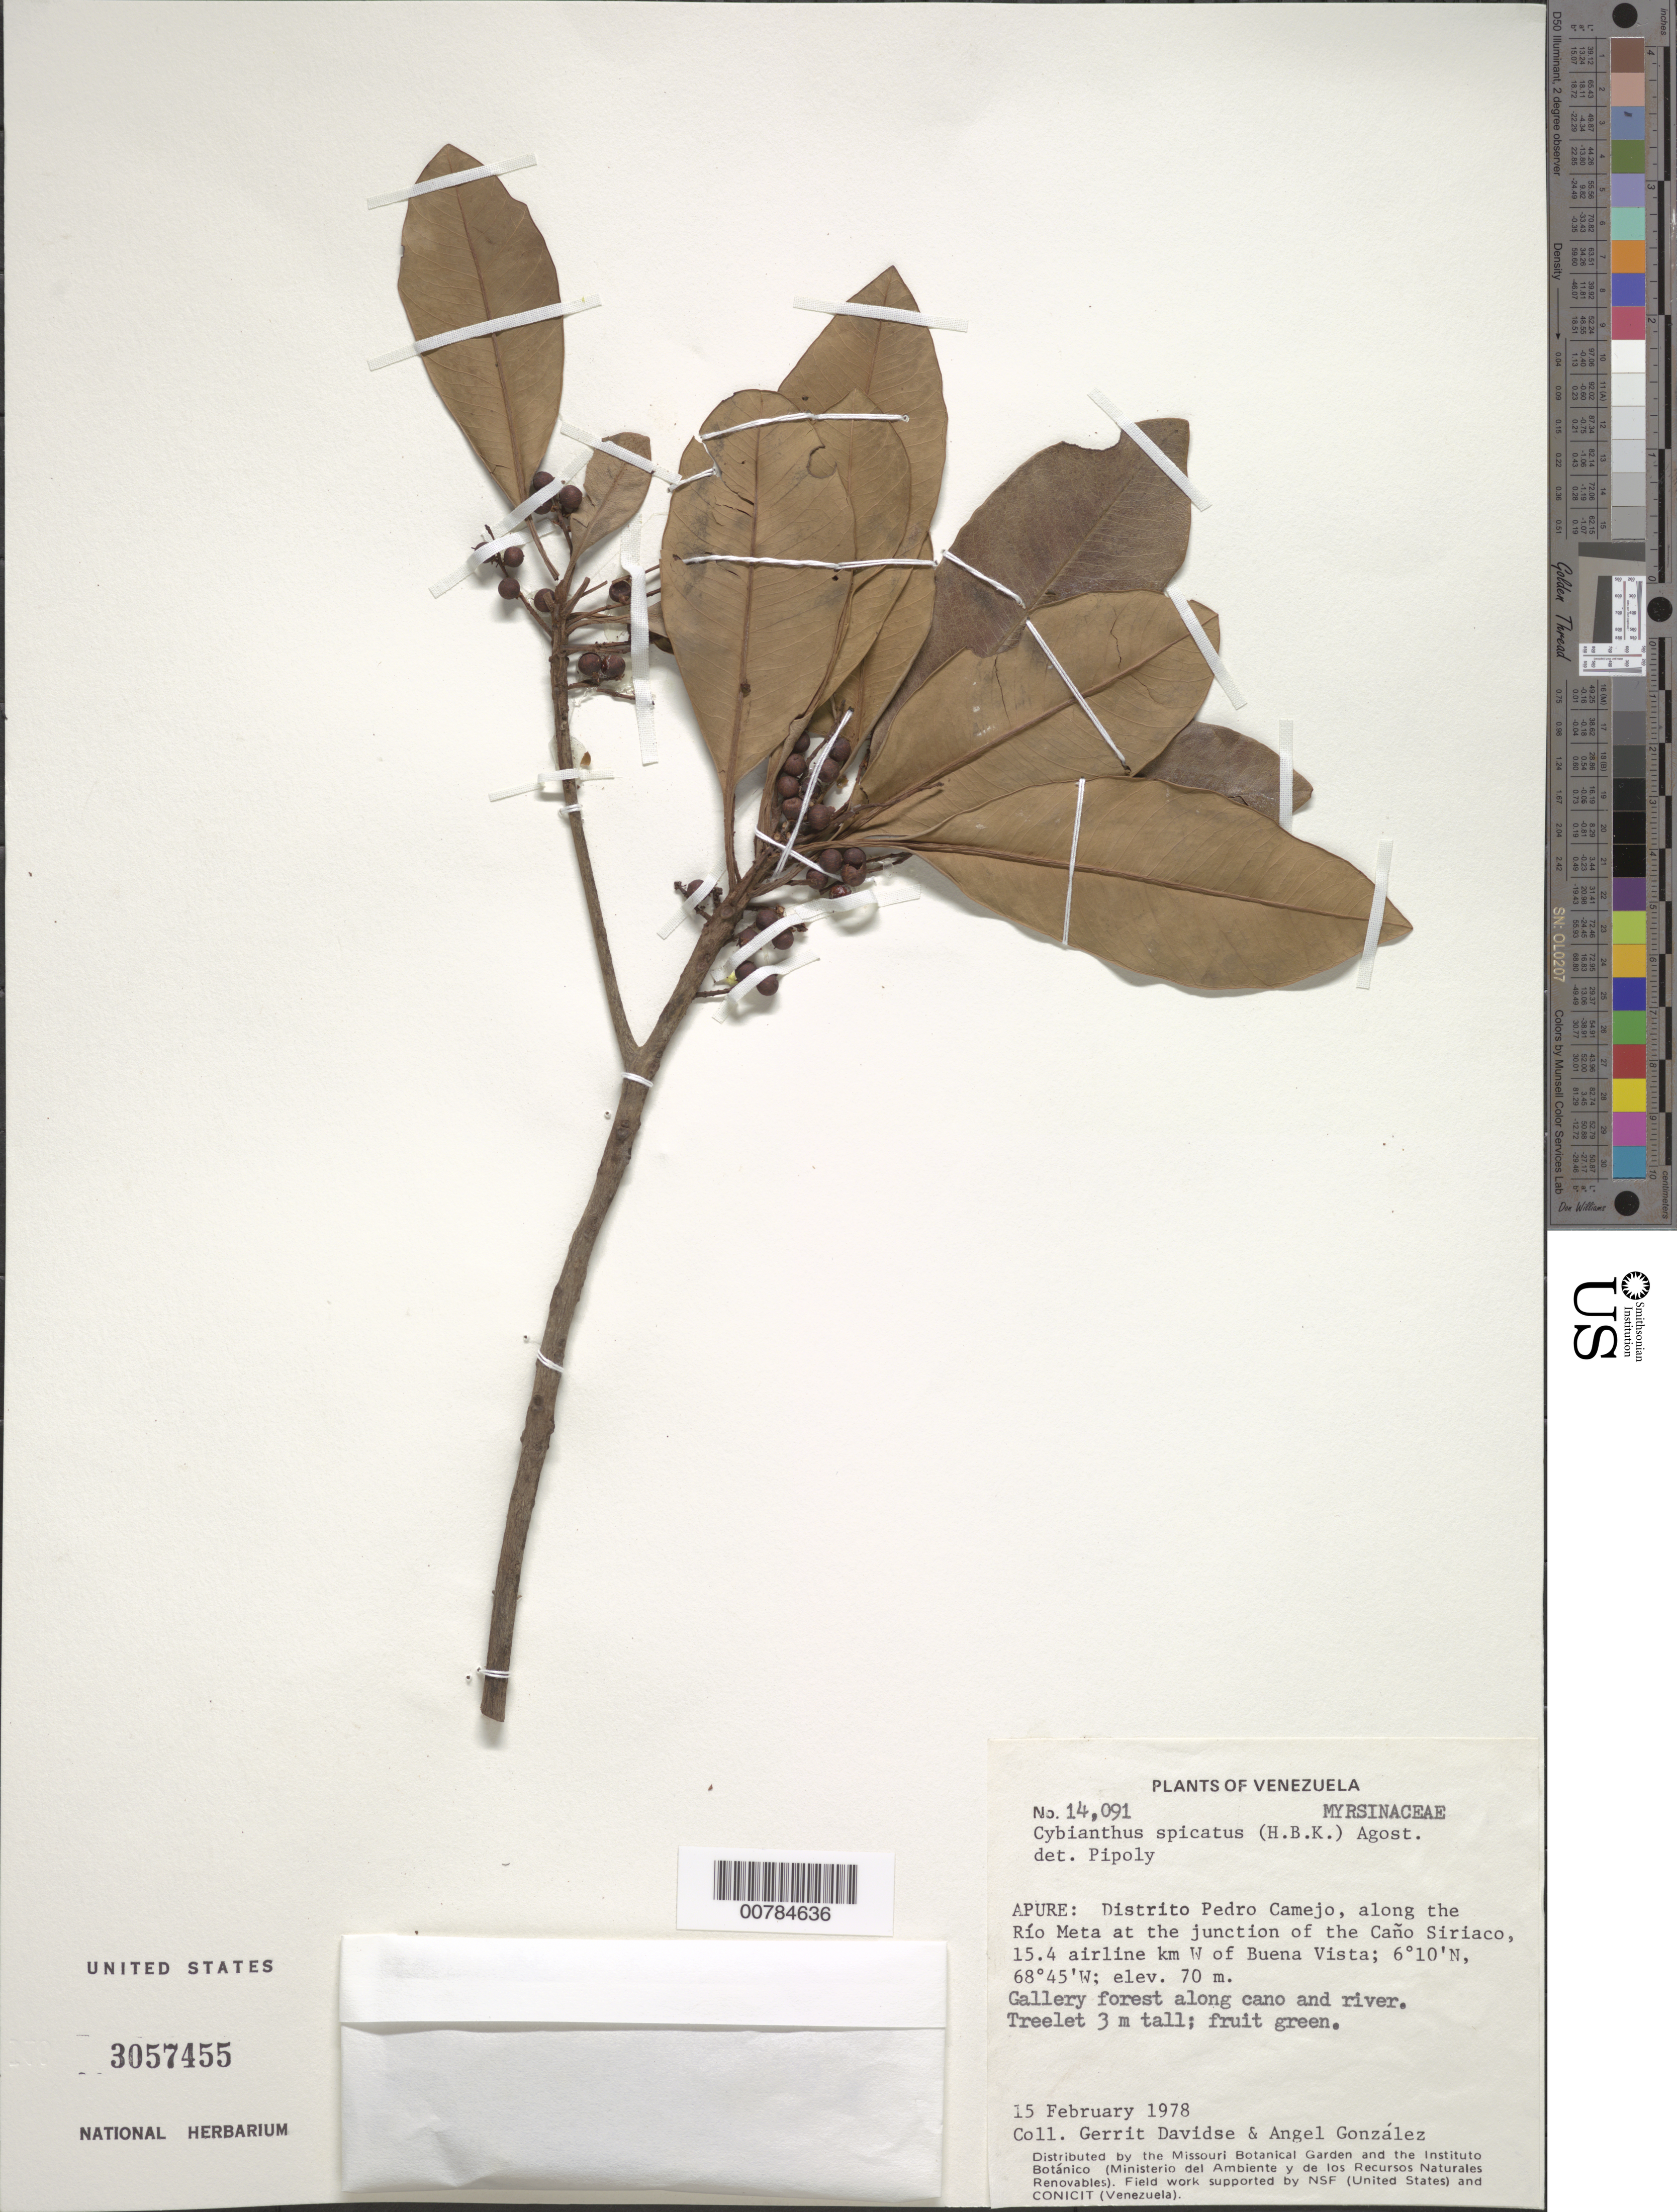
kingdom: Plantae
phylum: Tracheophyta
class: Magnoliopsida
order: Ericales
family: Primulaceae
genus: Cybianthus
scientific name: Cybianthus spicatus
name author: (Kunth) G. Agostini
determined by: Pipoly, J. J., III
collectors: G. Davidse & A. C. González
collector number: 14091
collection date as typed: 15-Feb-78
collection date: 1978-02-15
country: Venezuela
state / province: Amazonas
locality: Dtto. Pedro Camejo, Río Meta at junct of Caño Siriaco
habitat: Gallery forest along cano and river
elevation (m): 70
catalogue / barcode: US 3057455